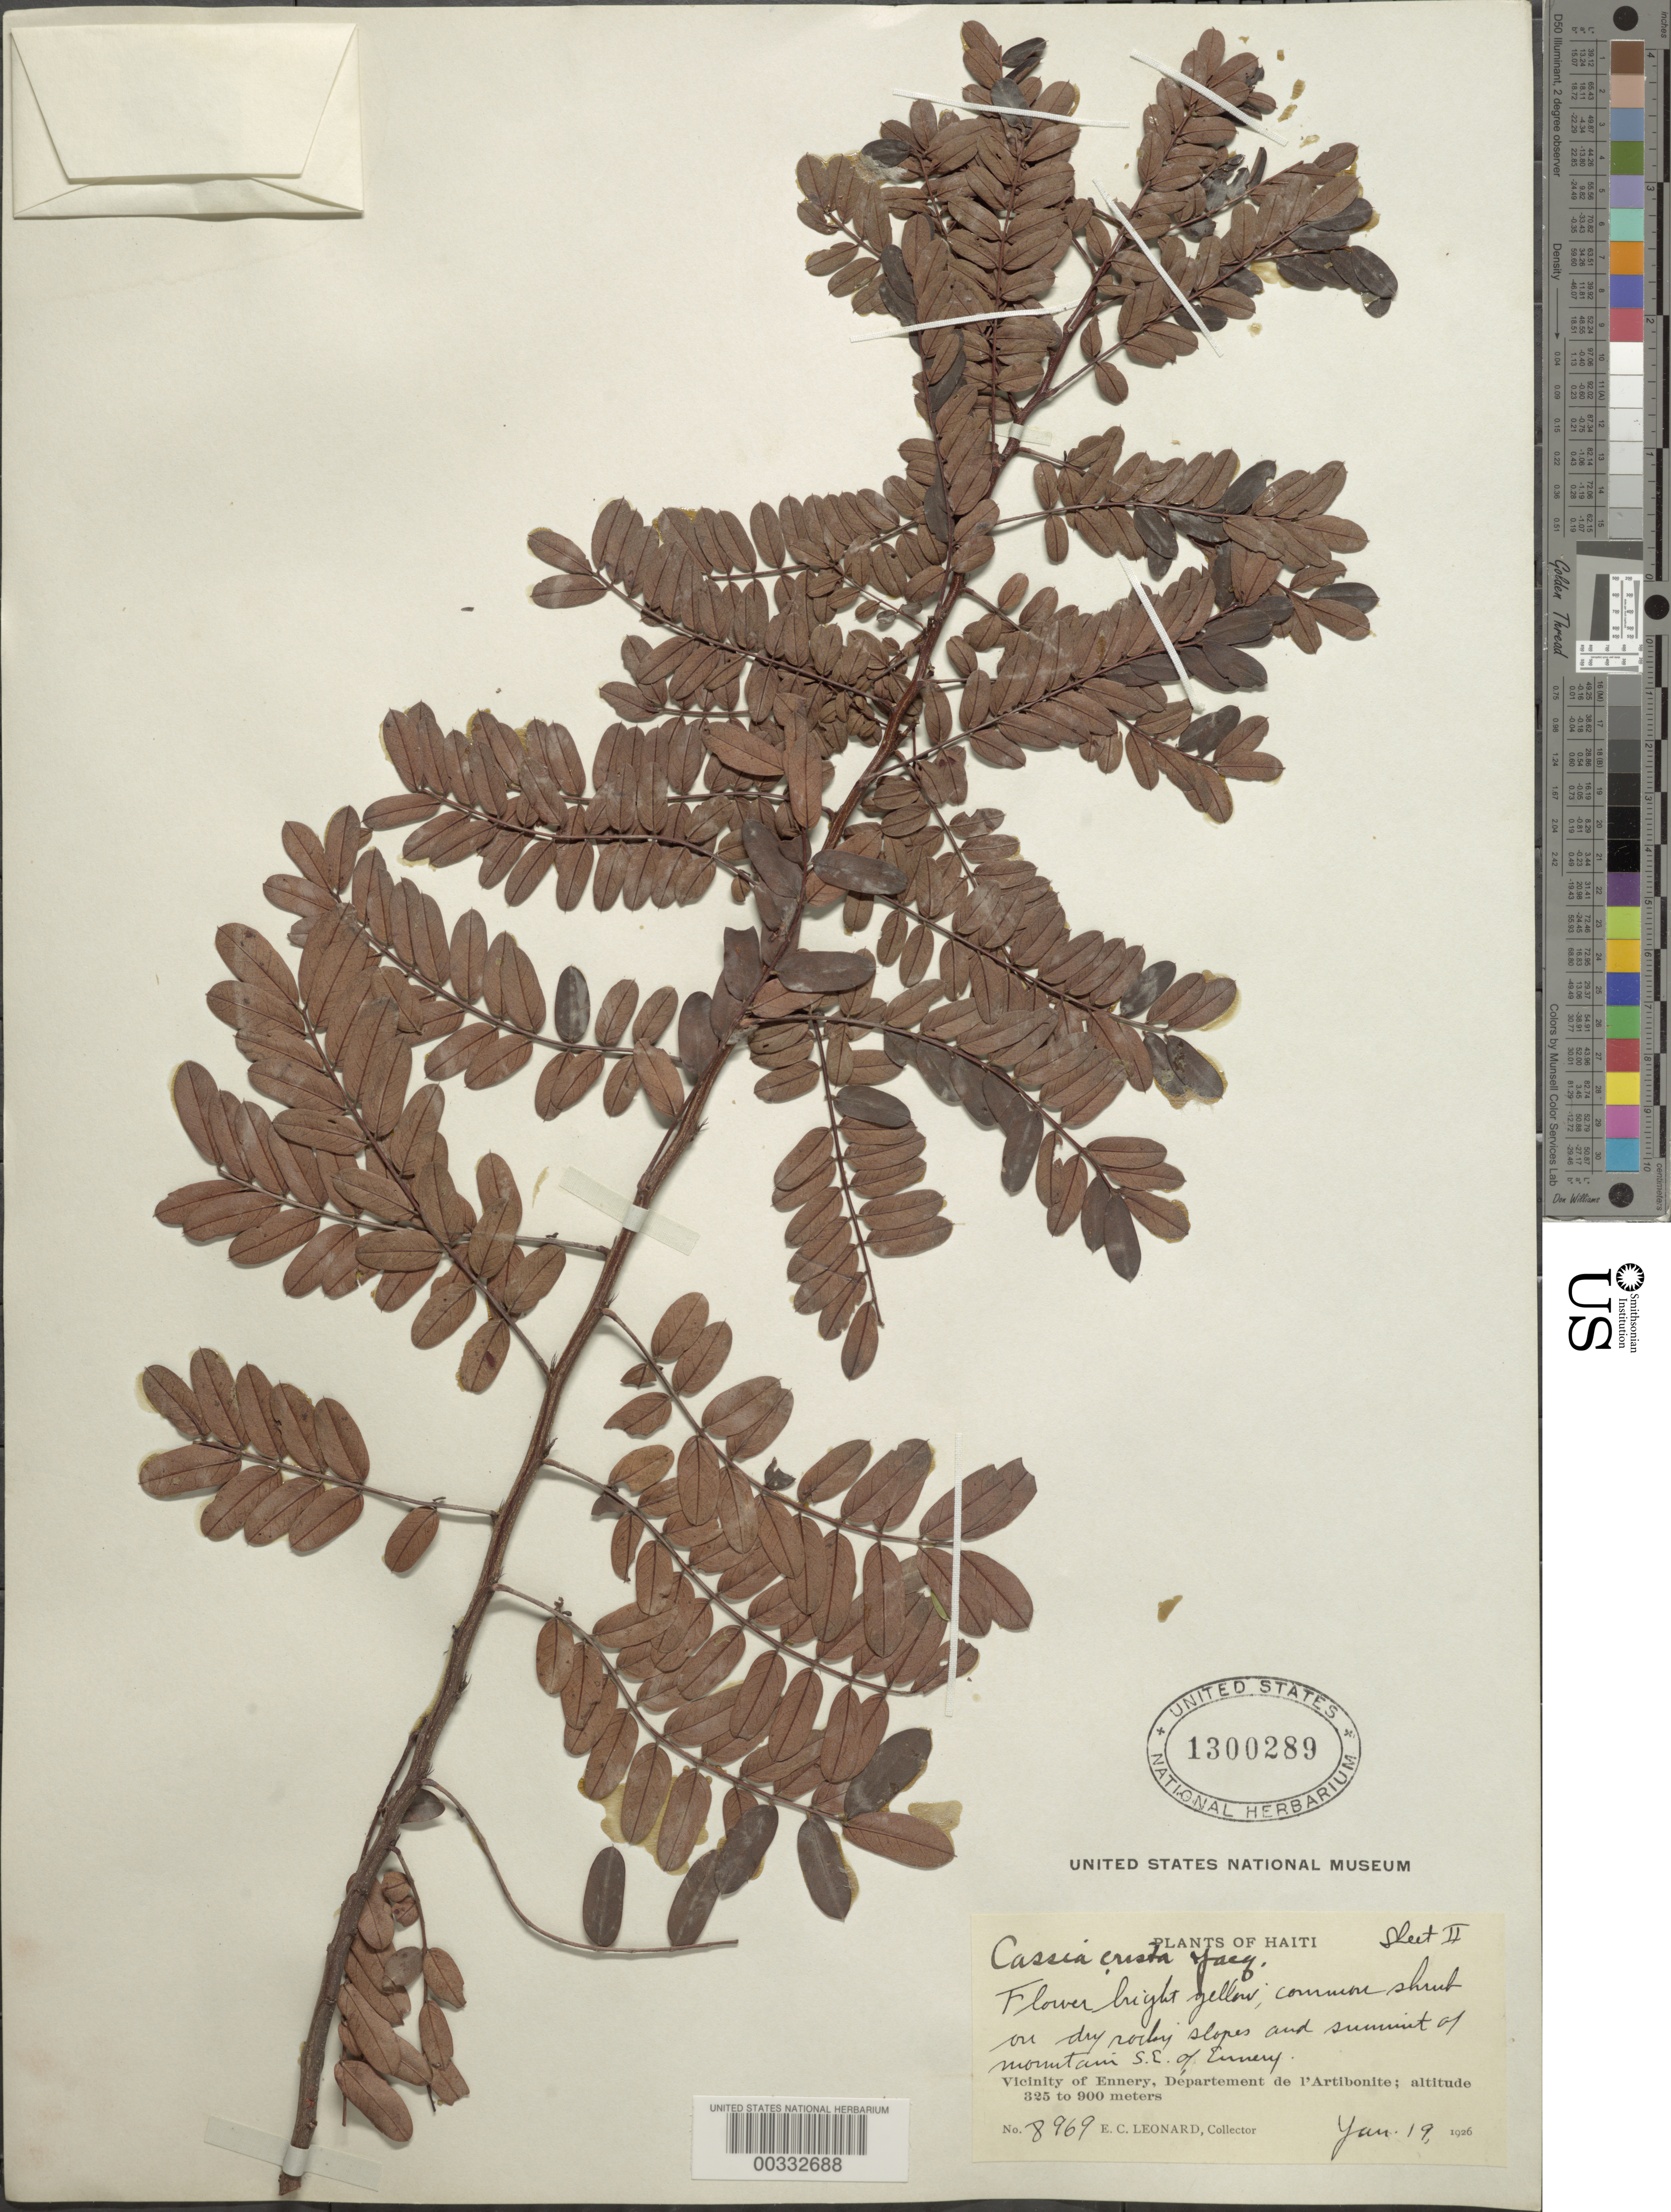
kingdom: Plantae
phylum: Tracheophyta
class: Magnoliopsida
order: Fabales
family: Fabaceae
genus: Senna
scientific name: Senna angustisiliqua var. angustisiliqua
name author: (Lam.) H.S. Irwin & Barneby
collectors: E. C. Leonard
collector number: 8969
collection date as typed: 19 Jan 1926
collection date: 1926-01-19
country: Haiti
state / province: Artibonite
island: Hispaniola Island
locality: Se of ennery; vicinity of ennery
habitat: On dry rocky slopes and summit of mountain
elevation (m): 325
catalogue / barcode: US 1300289